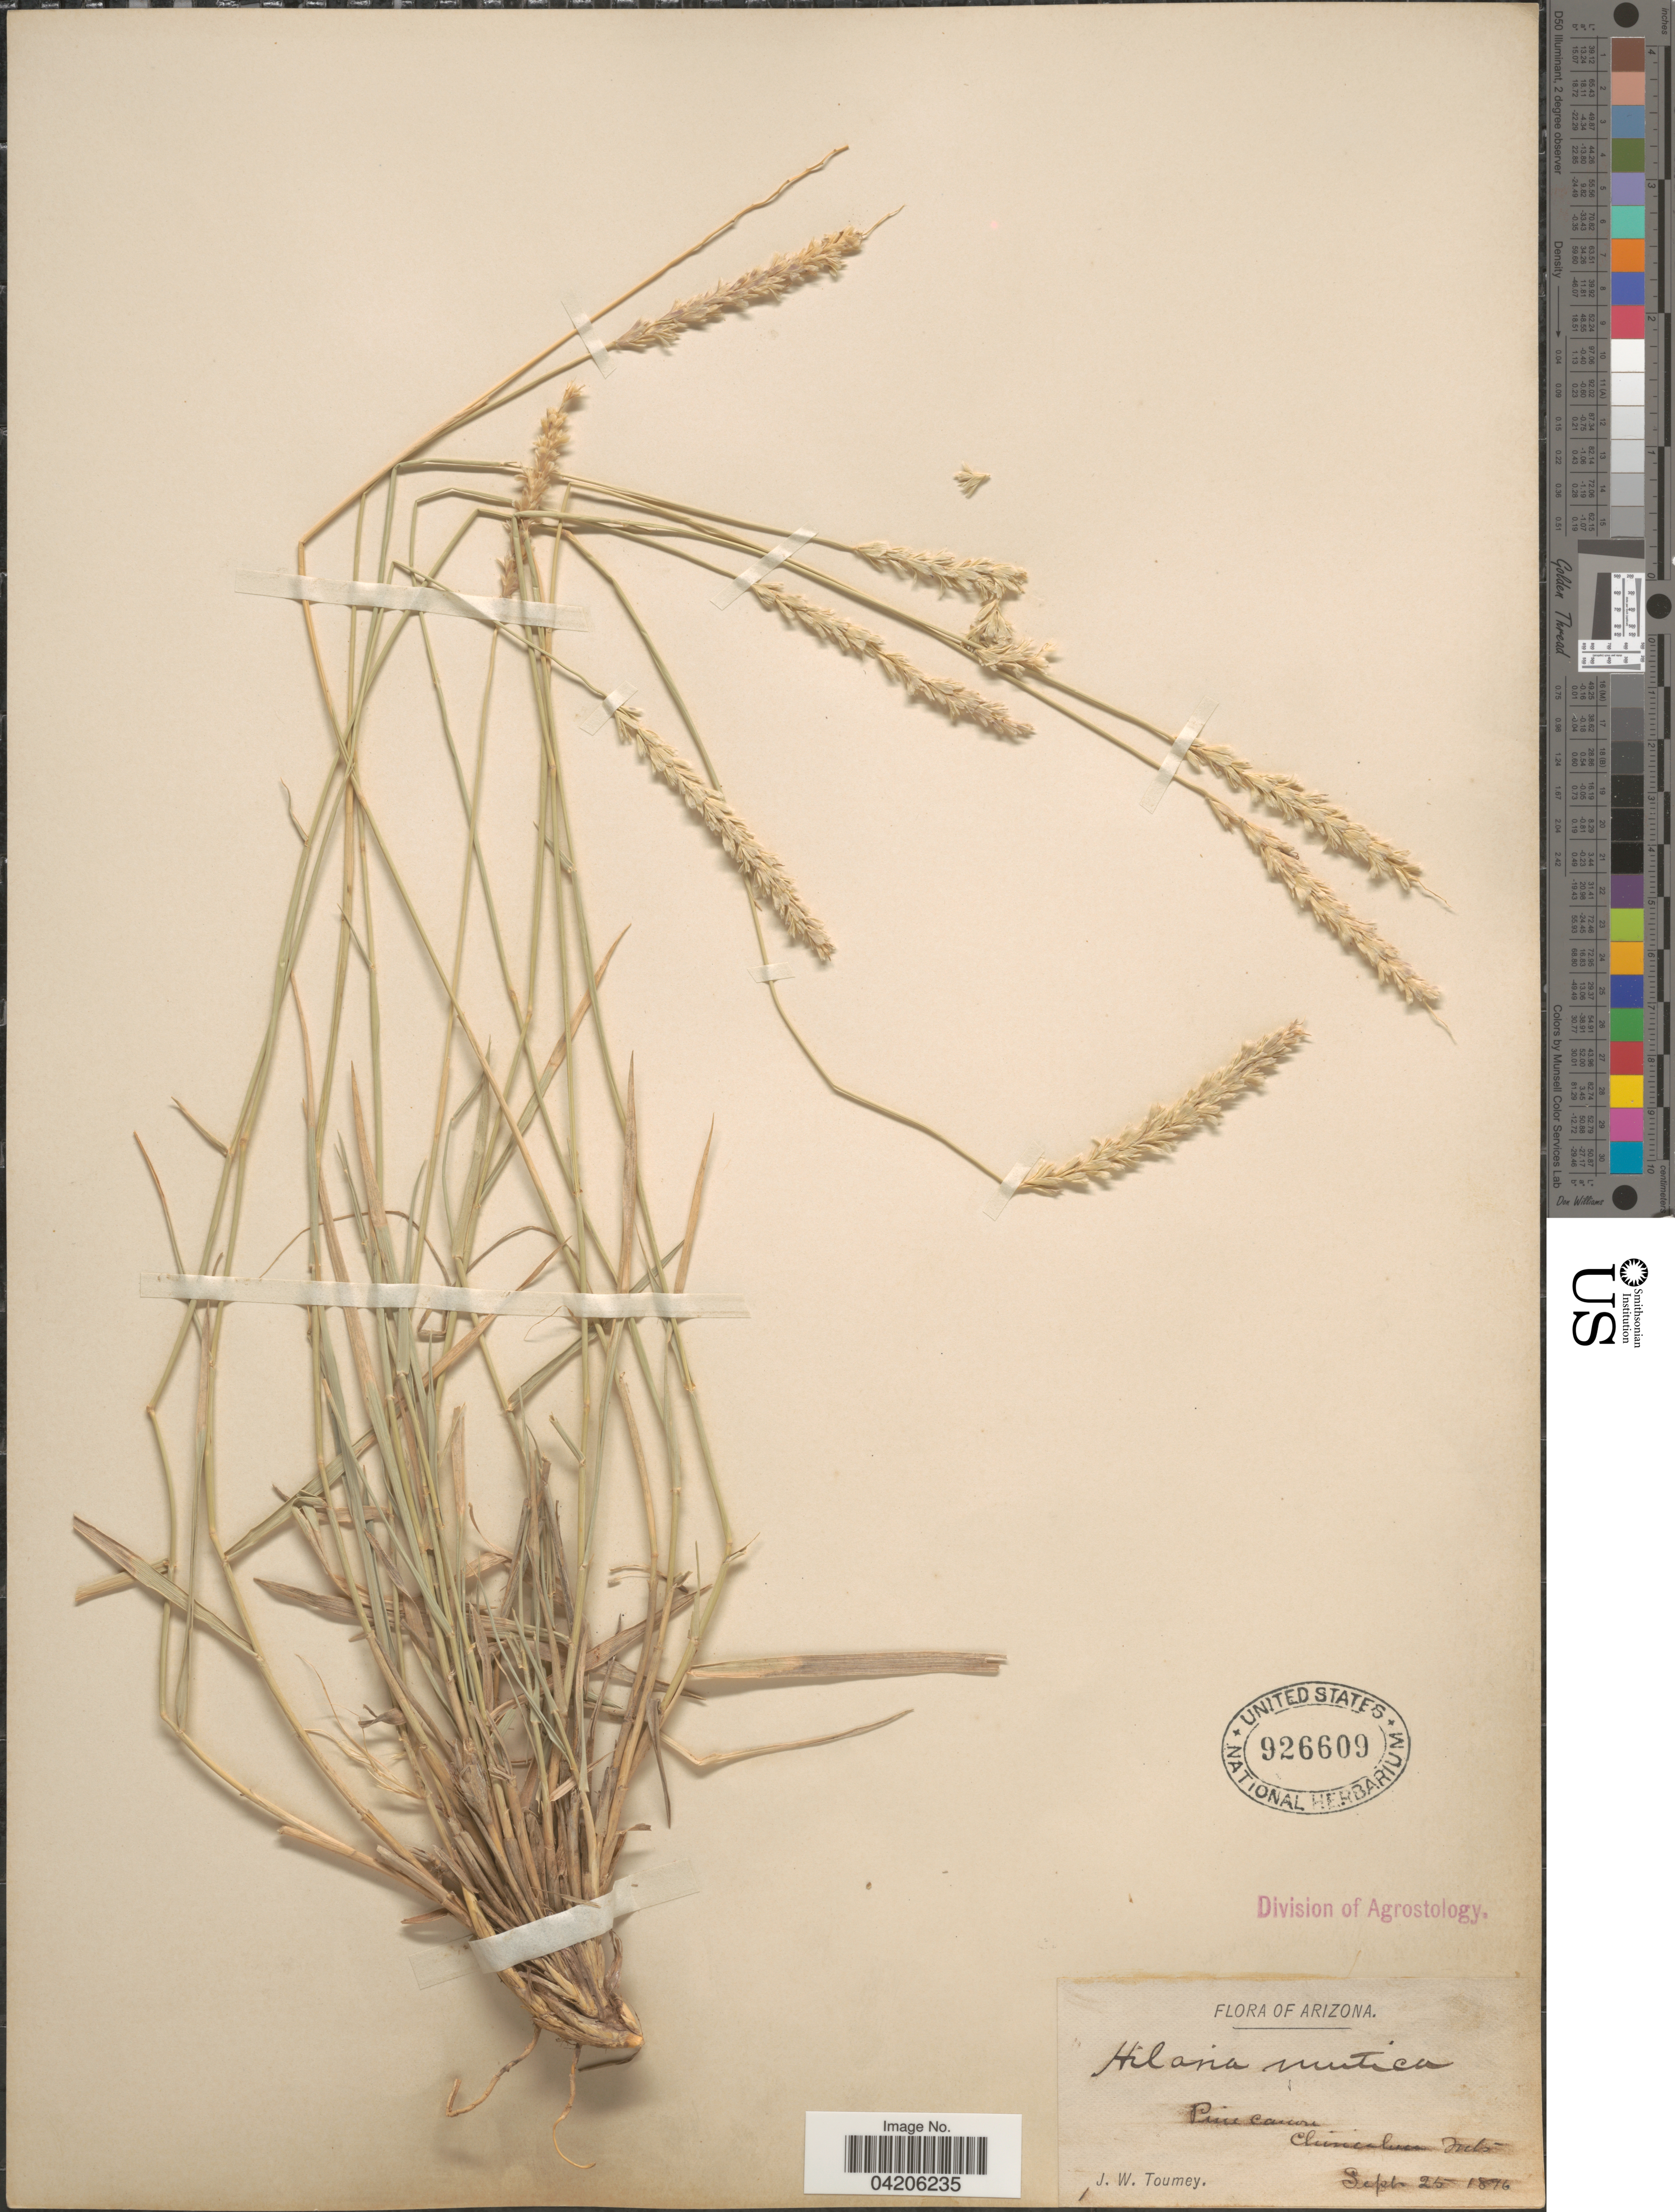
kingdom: Plantae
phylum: Tracheophyta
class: Liliopsida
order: Poales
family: Poaceae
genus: Hilaria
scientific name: Hilaria mutica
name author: (Buckley) Benth.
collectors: J. W. Toumey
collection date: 1896-09-25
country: United States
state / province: Arizona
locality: Pine canon. Chiricahua Mts.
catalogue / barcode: US 926609